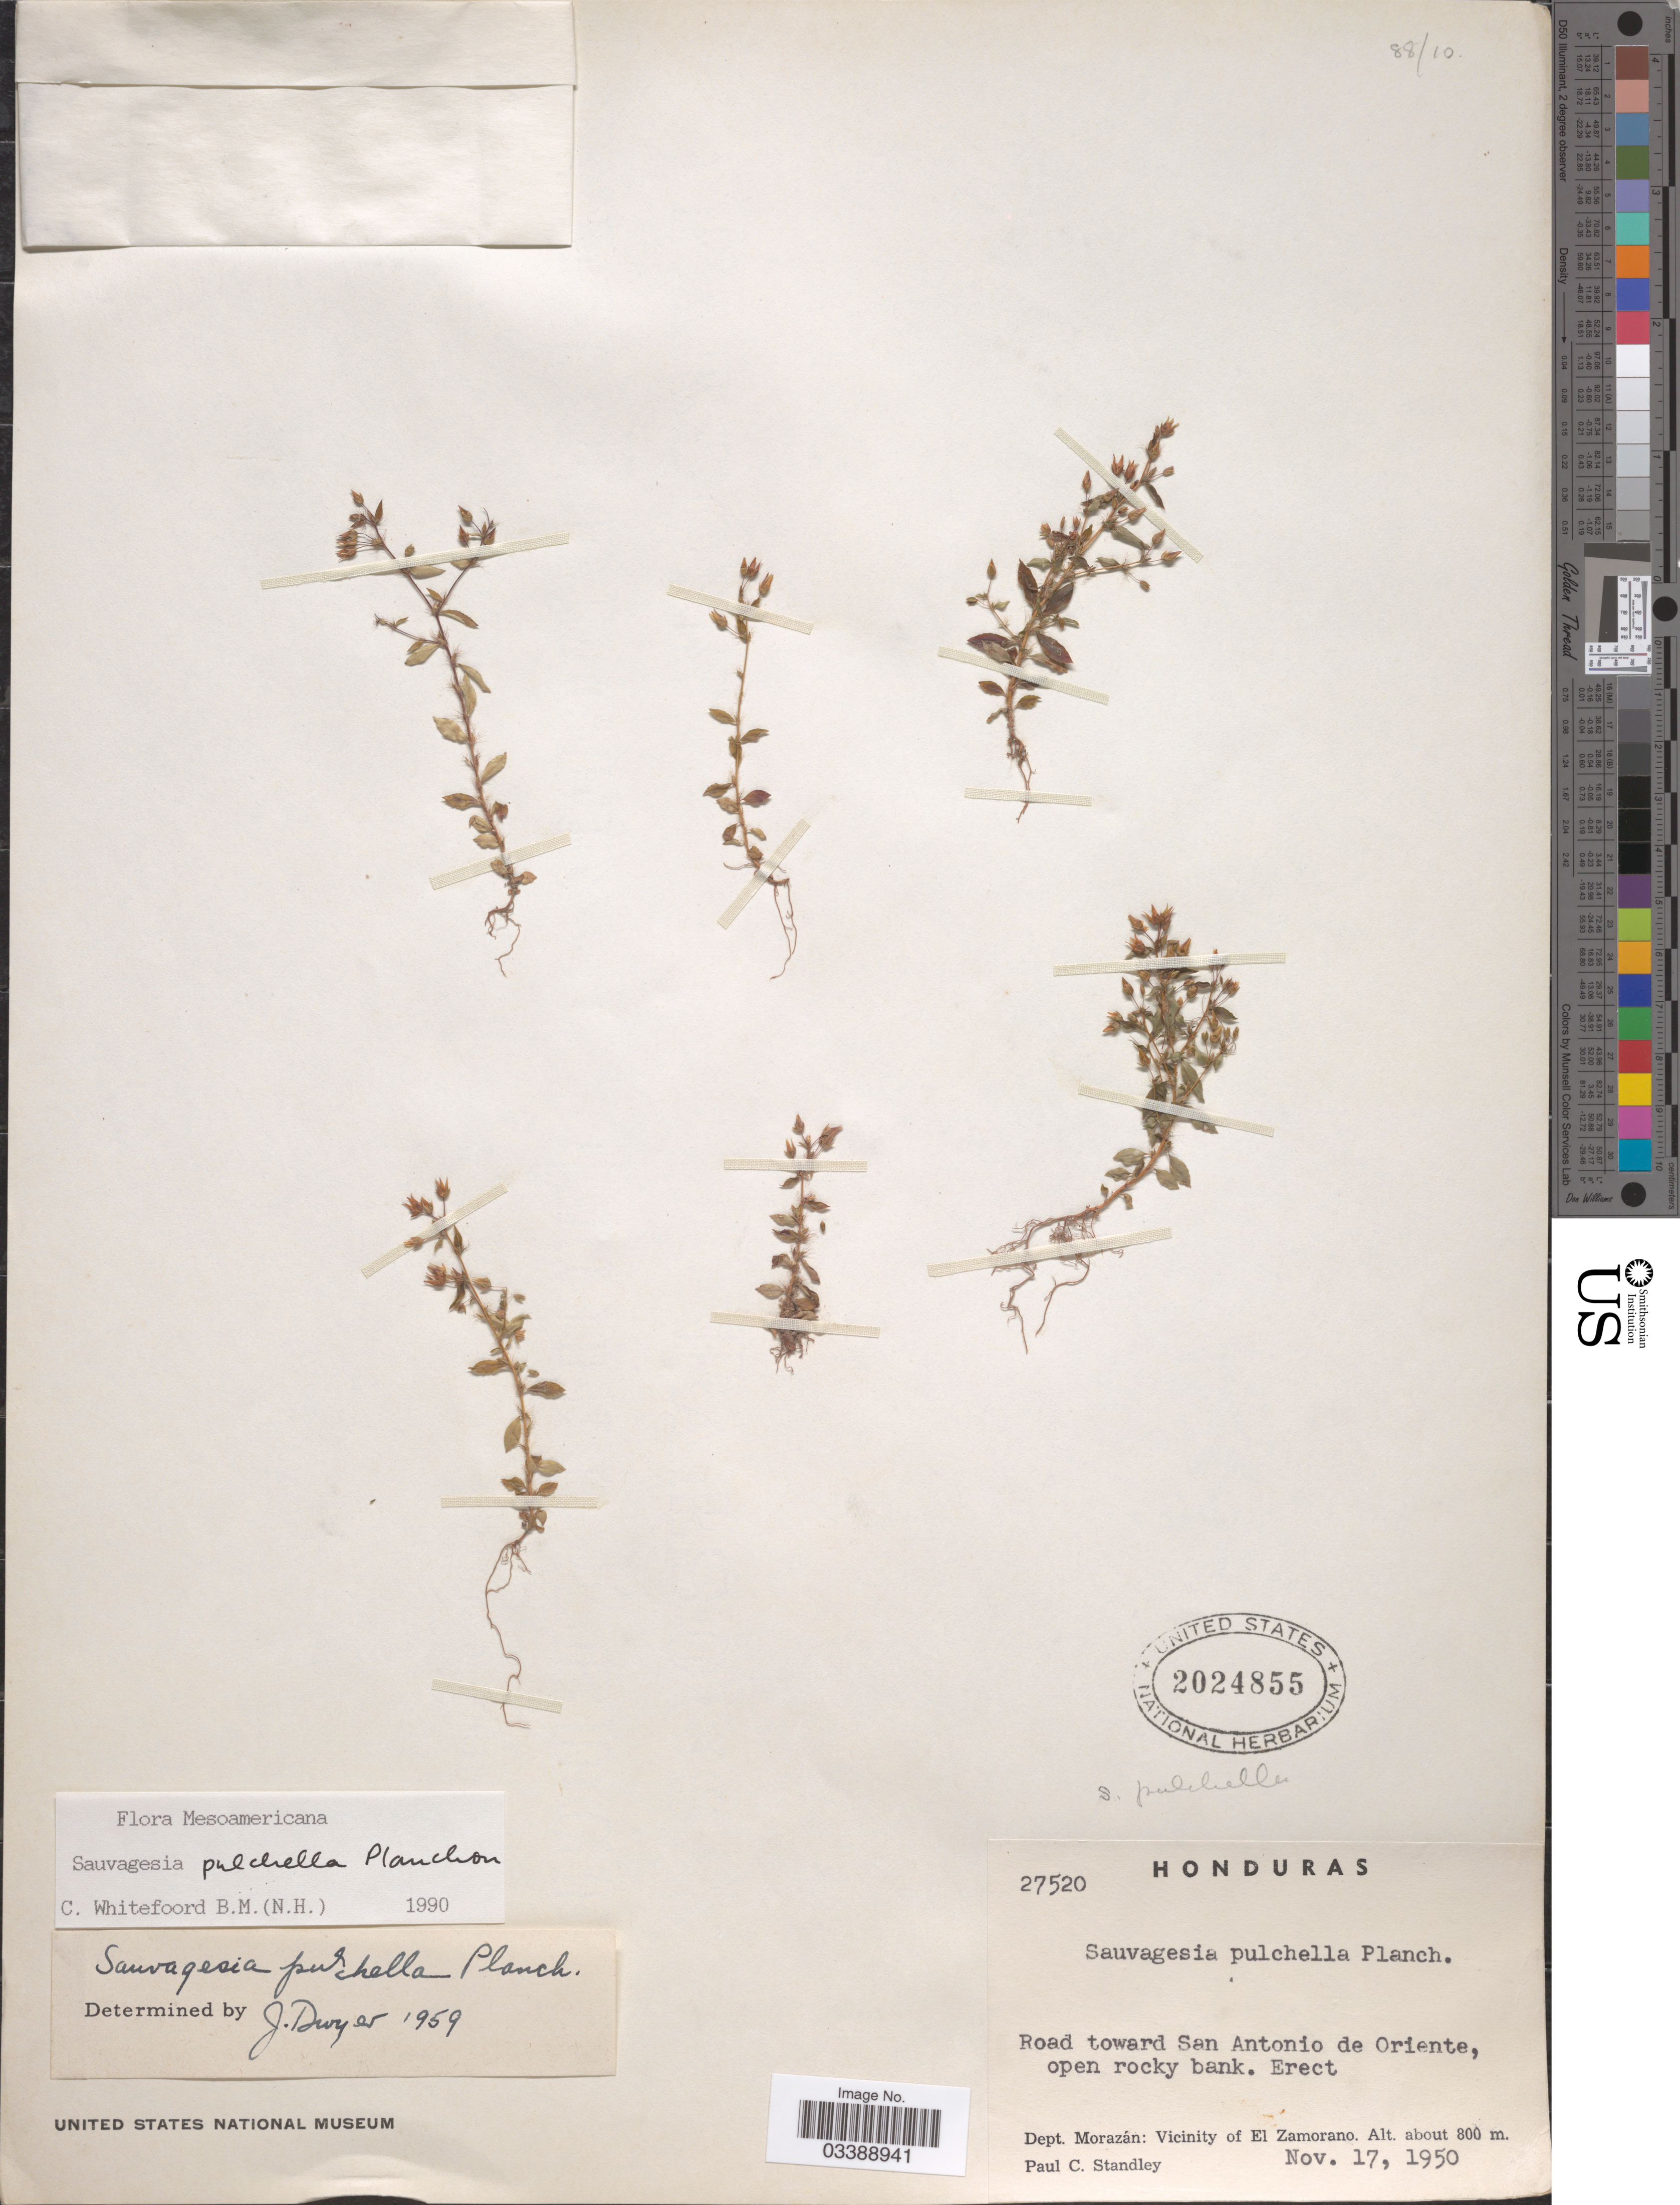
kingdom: Plantae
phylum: Tracheophyta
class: Magnoliopsida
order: Malpighiales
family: Ochnaceae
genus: Sauvagesia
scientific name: Sauvagesia pulchella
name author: Planch.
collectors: P. C. Standley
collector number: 27520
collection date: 1950-11-17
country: Honduras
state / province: Fco. Morazán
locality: Road toward San Antonio de Oriente. Dept. Morazán: Vicinity of El Zamorano.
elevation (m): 800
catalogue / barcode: US 2024855